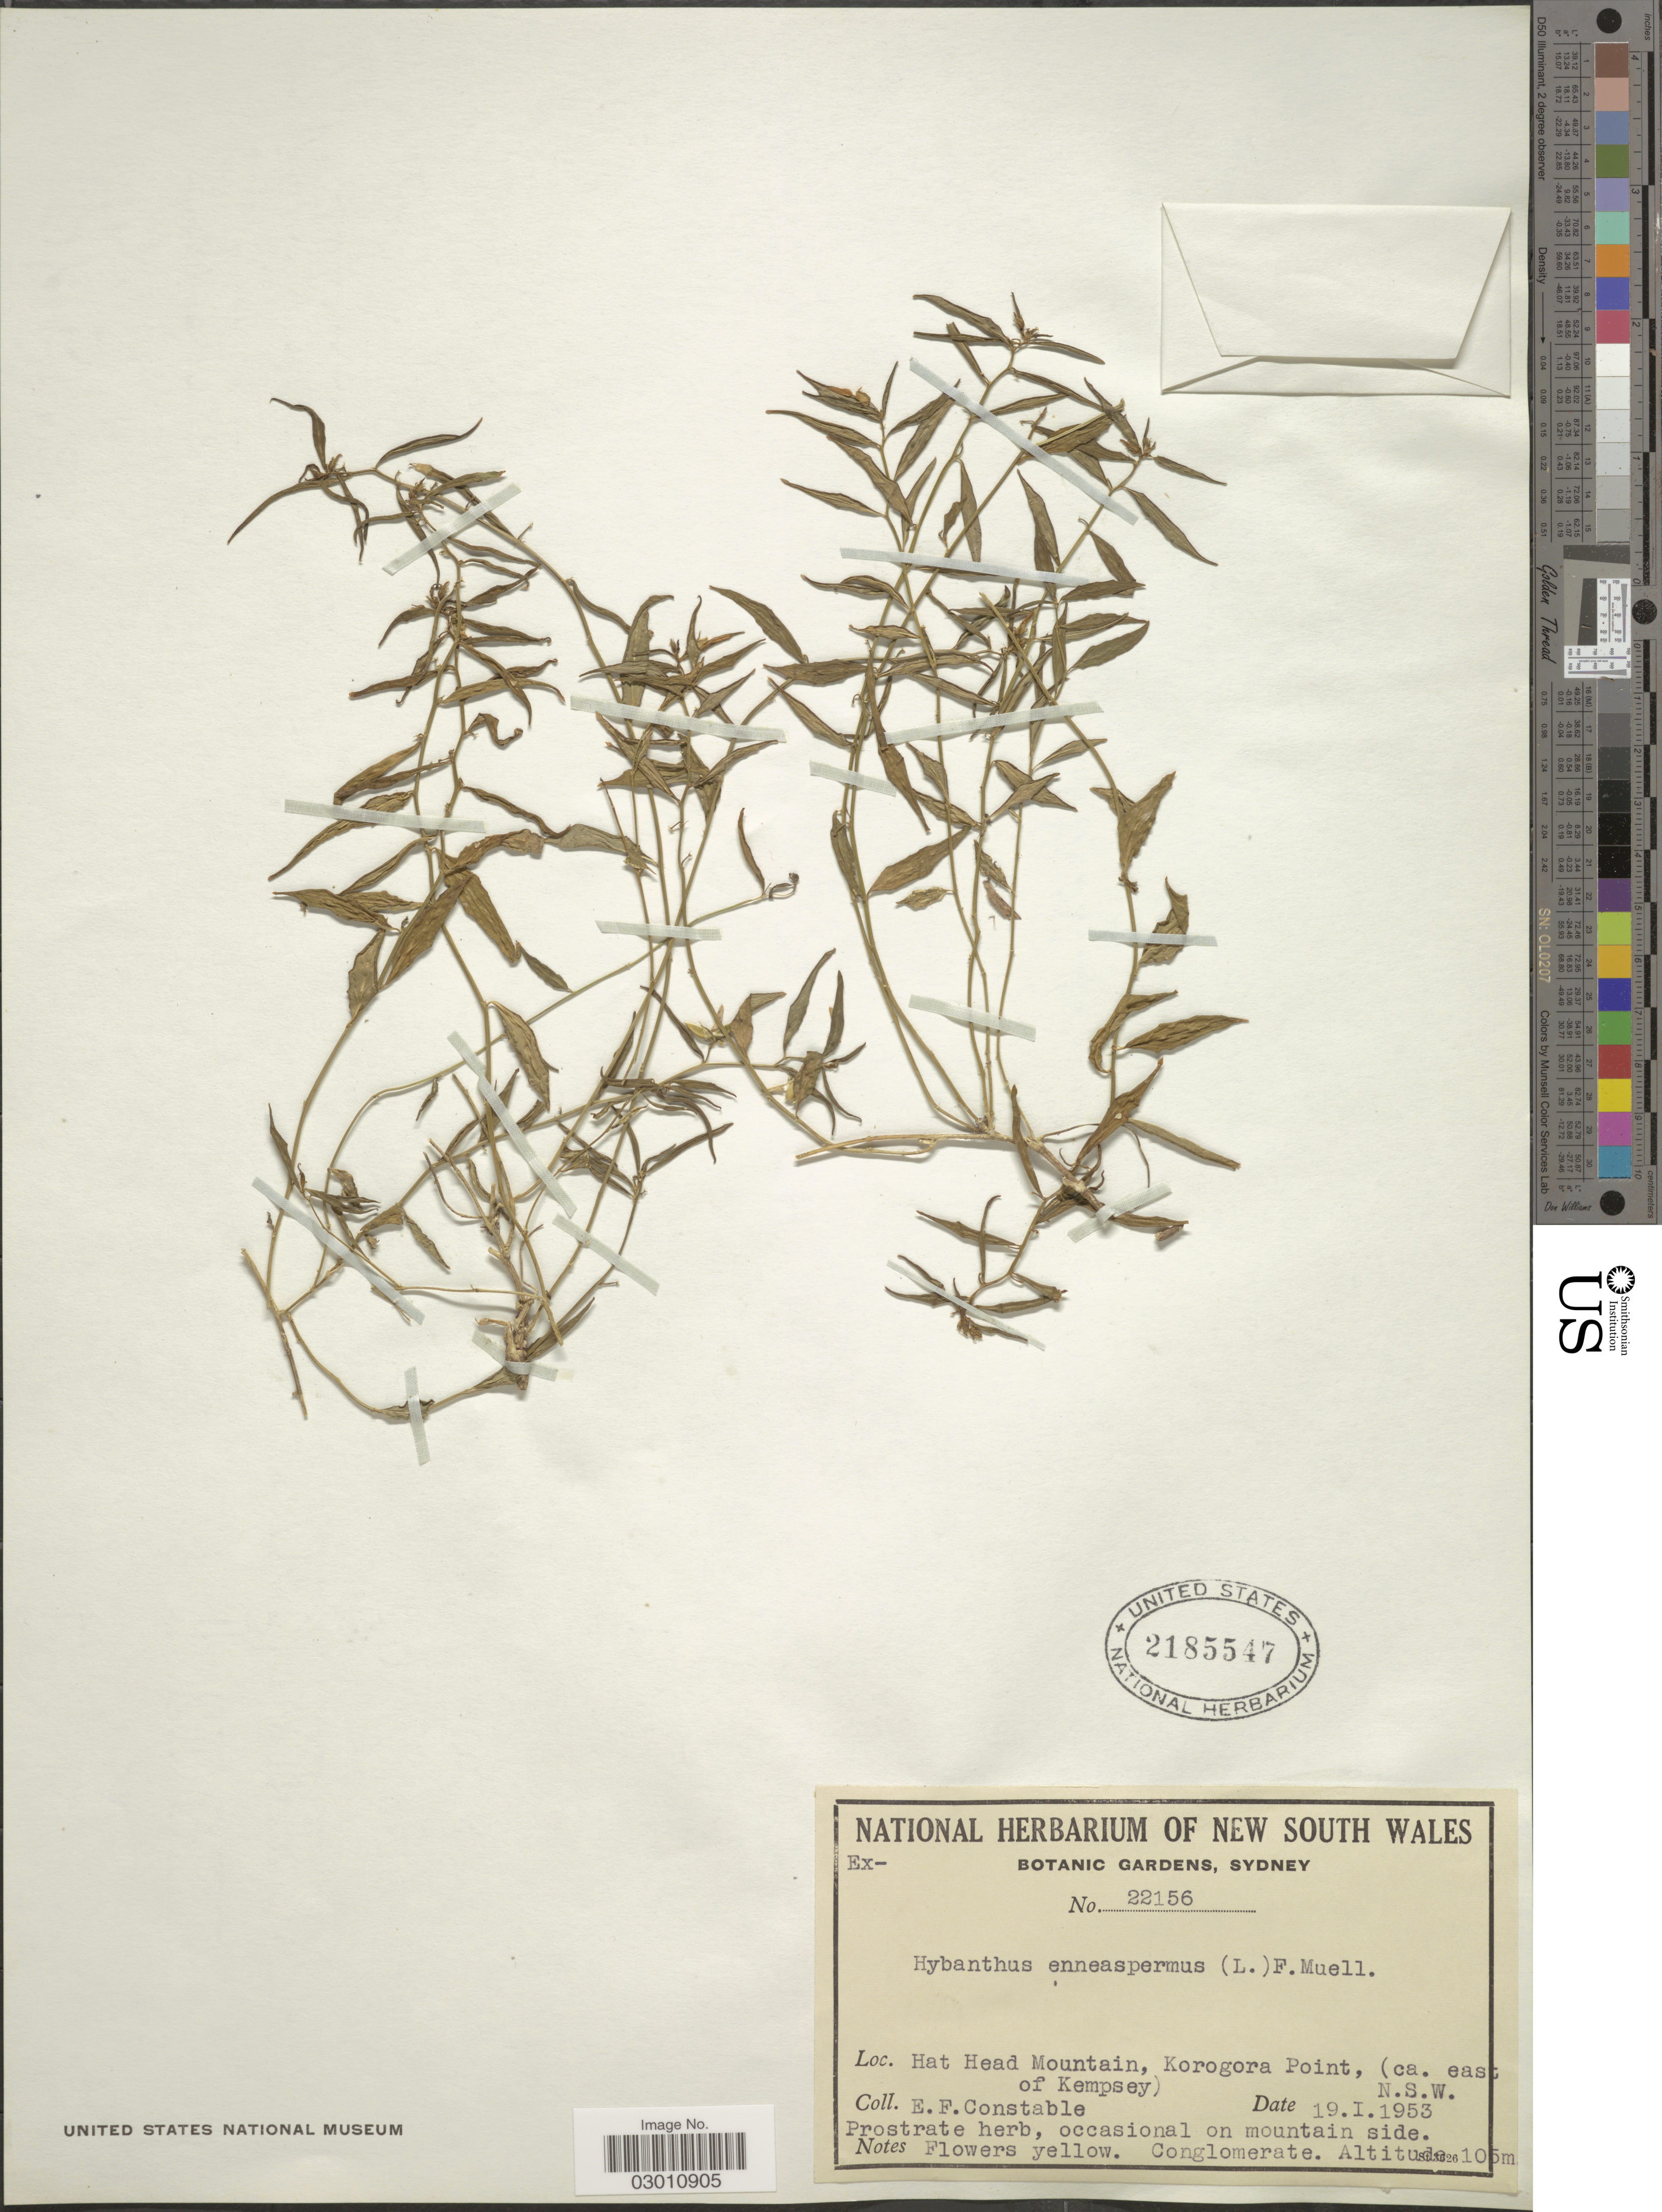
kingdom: Plantae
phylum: Tracheophyta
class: Magnoliopsida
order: Malpighiales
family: Violaceae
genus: Pigea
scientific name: Pigea enneasperma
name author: (L.) P.I. Forst.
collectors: E. F. Constable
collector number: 22156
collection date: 1953-01-19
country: Australia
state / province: New South Wales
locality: Hat Head Mountain, Korogora Point, (ca. east of Kempsey).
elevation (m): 105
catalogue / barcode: US 2185547